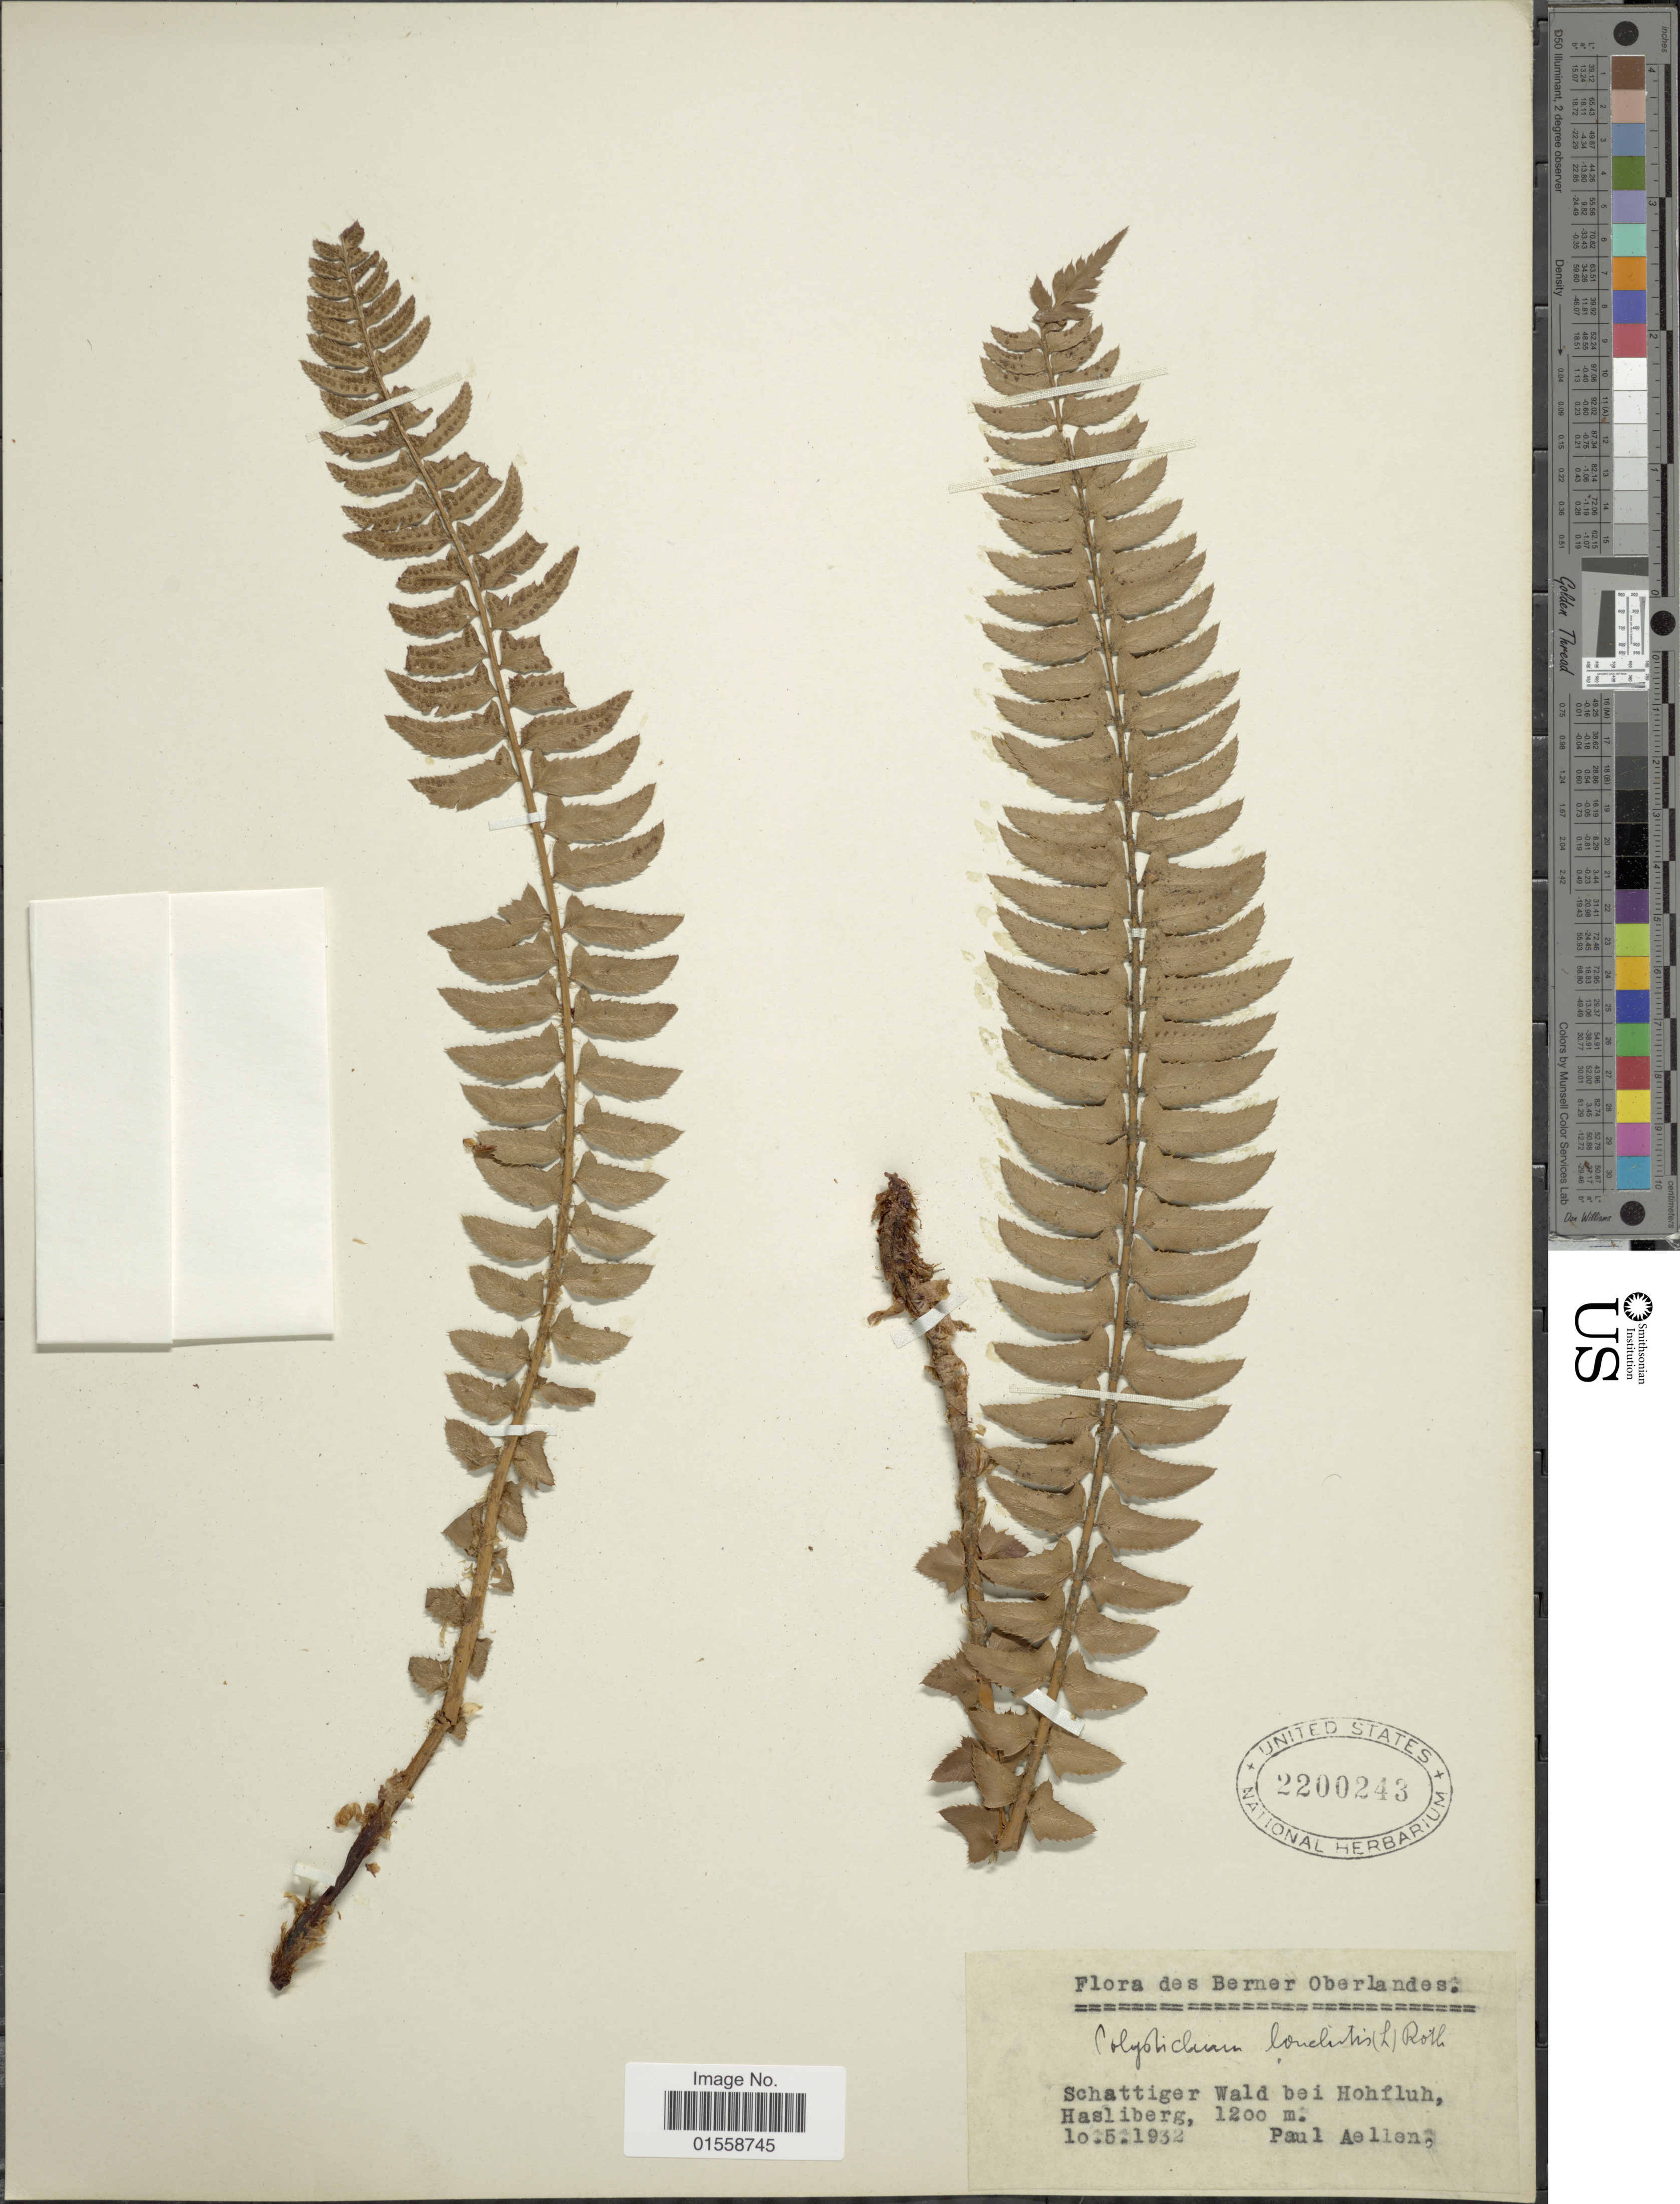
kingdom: Plantae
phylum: Tracheophyta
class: Polypodiopsida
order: Polypodiales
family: Dryopteridaceae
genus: Polystichum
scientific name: Polystichum lonchitis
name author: (Roth) L.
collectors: P. Aellen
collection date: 1932-05-10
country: Switzerland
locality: Schattiger wald bei Hohfluh, Hasliberg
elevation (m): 1200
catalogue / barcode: US 2200243